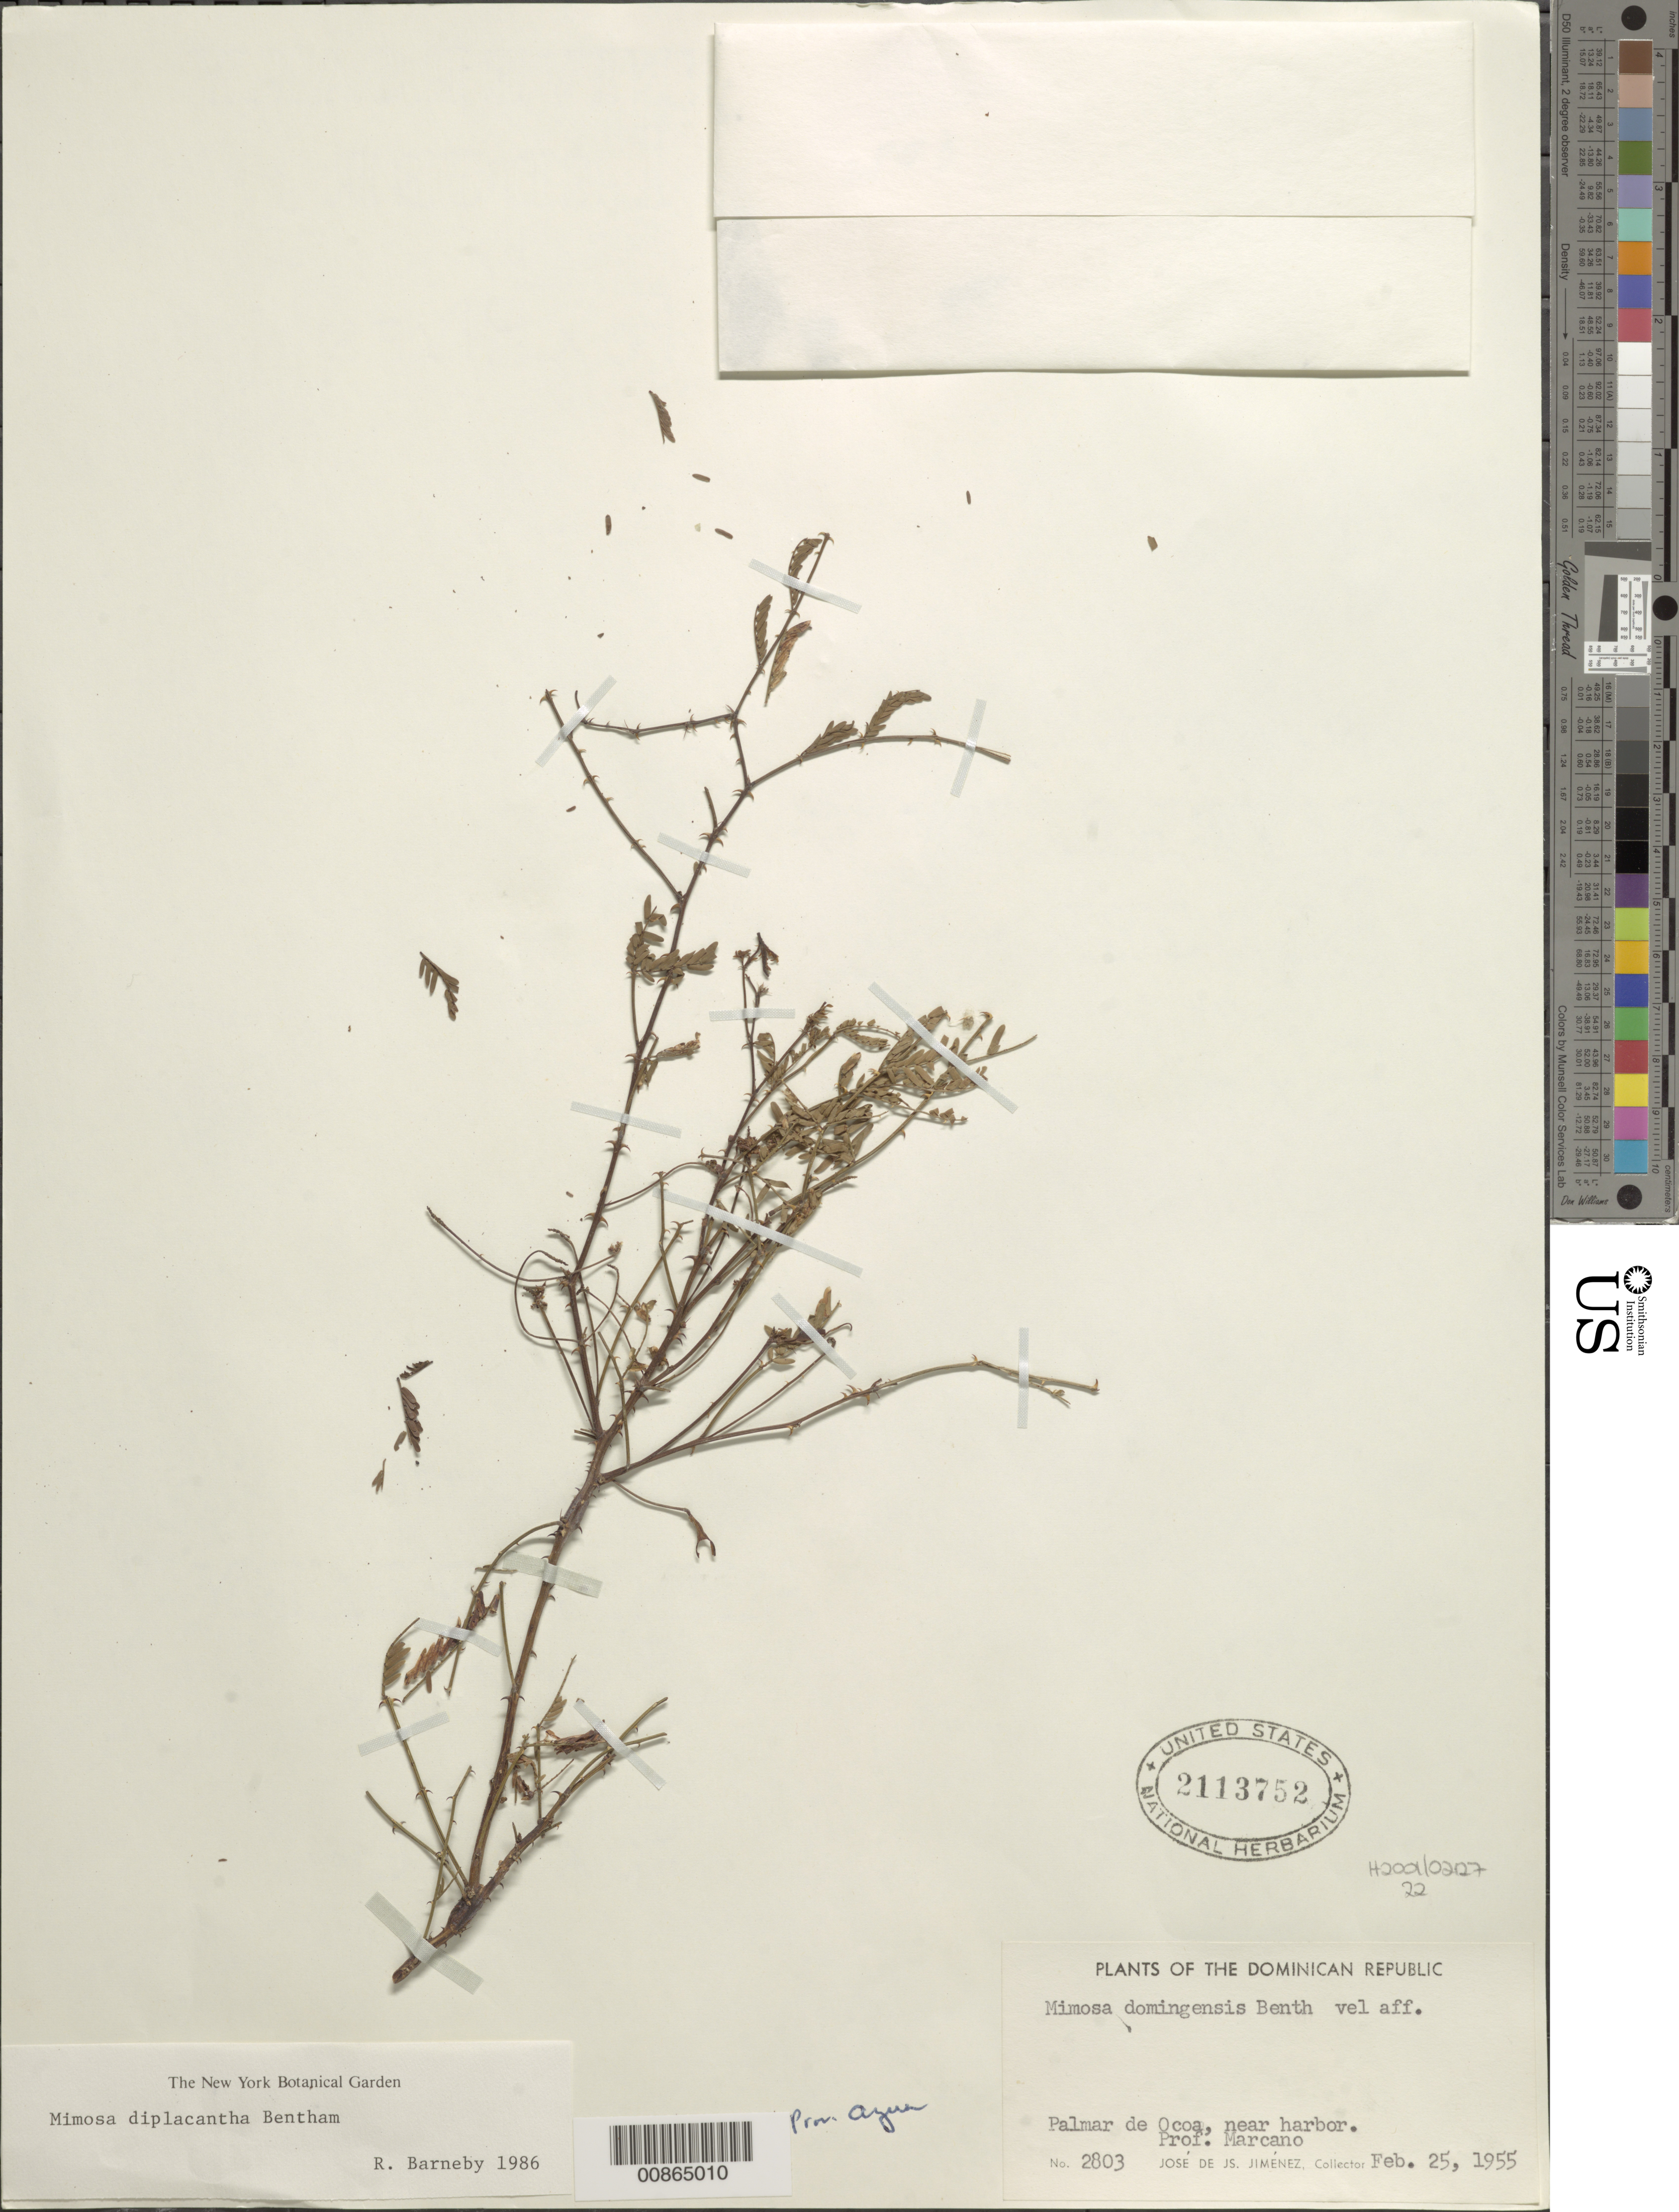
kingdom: Plantae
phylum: Tracheophyta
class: Magnoliopsida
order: Fabales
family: Fabaceae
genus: Mimosa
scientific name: Mimosa diplacantha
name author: Benth.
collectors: J. J. Jiménez Almonte & E. J. Marcano F.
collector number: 2803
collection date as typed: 25 Feb 1955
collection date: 1955-02-25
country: Dominican Republic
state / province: Azua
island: Hispaniola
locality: Palmar de Ocoa, near harbor.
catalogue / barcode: US 2113752